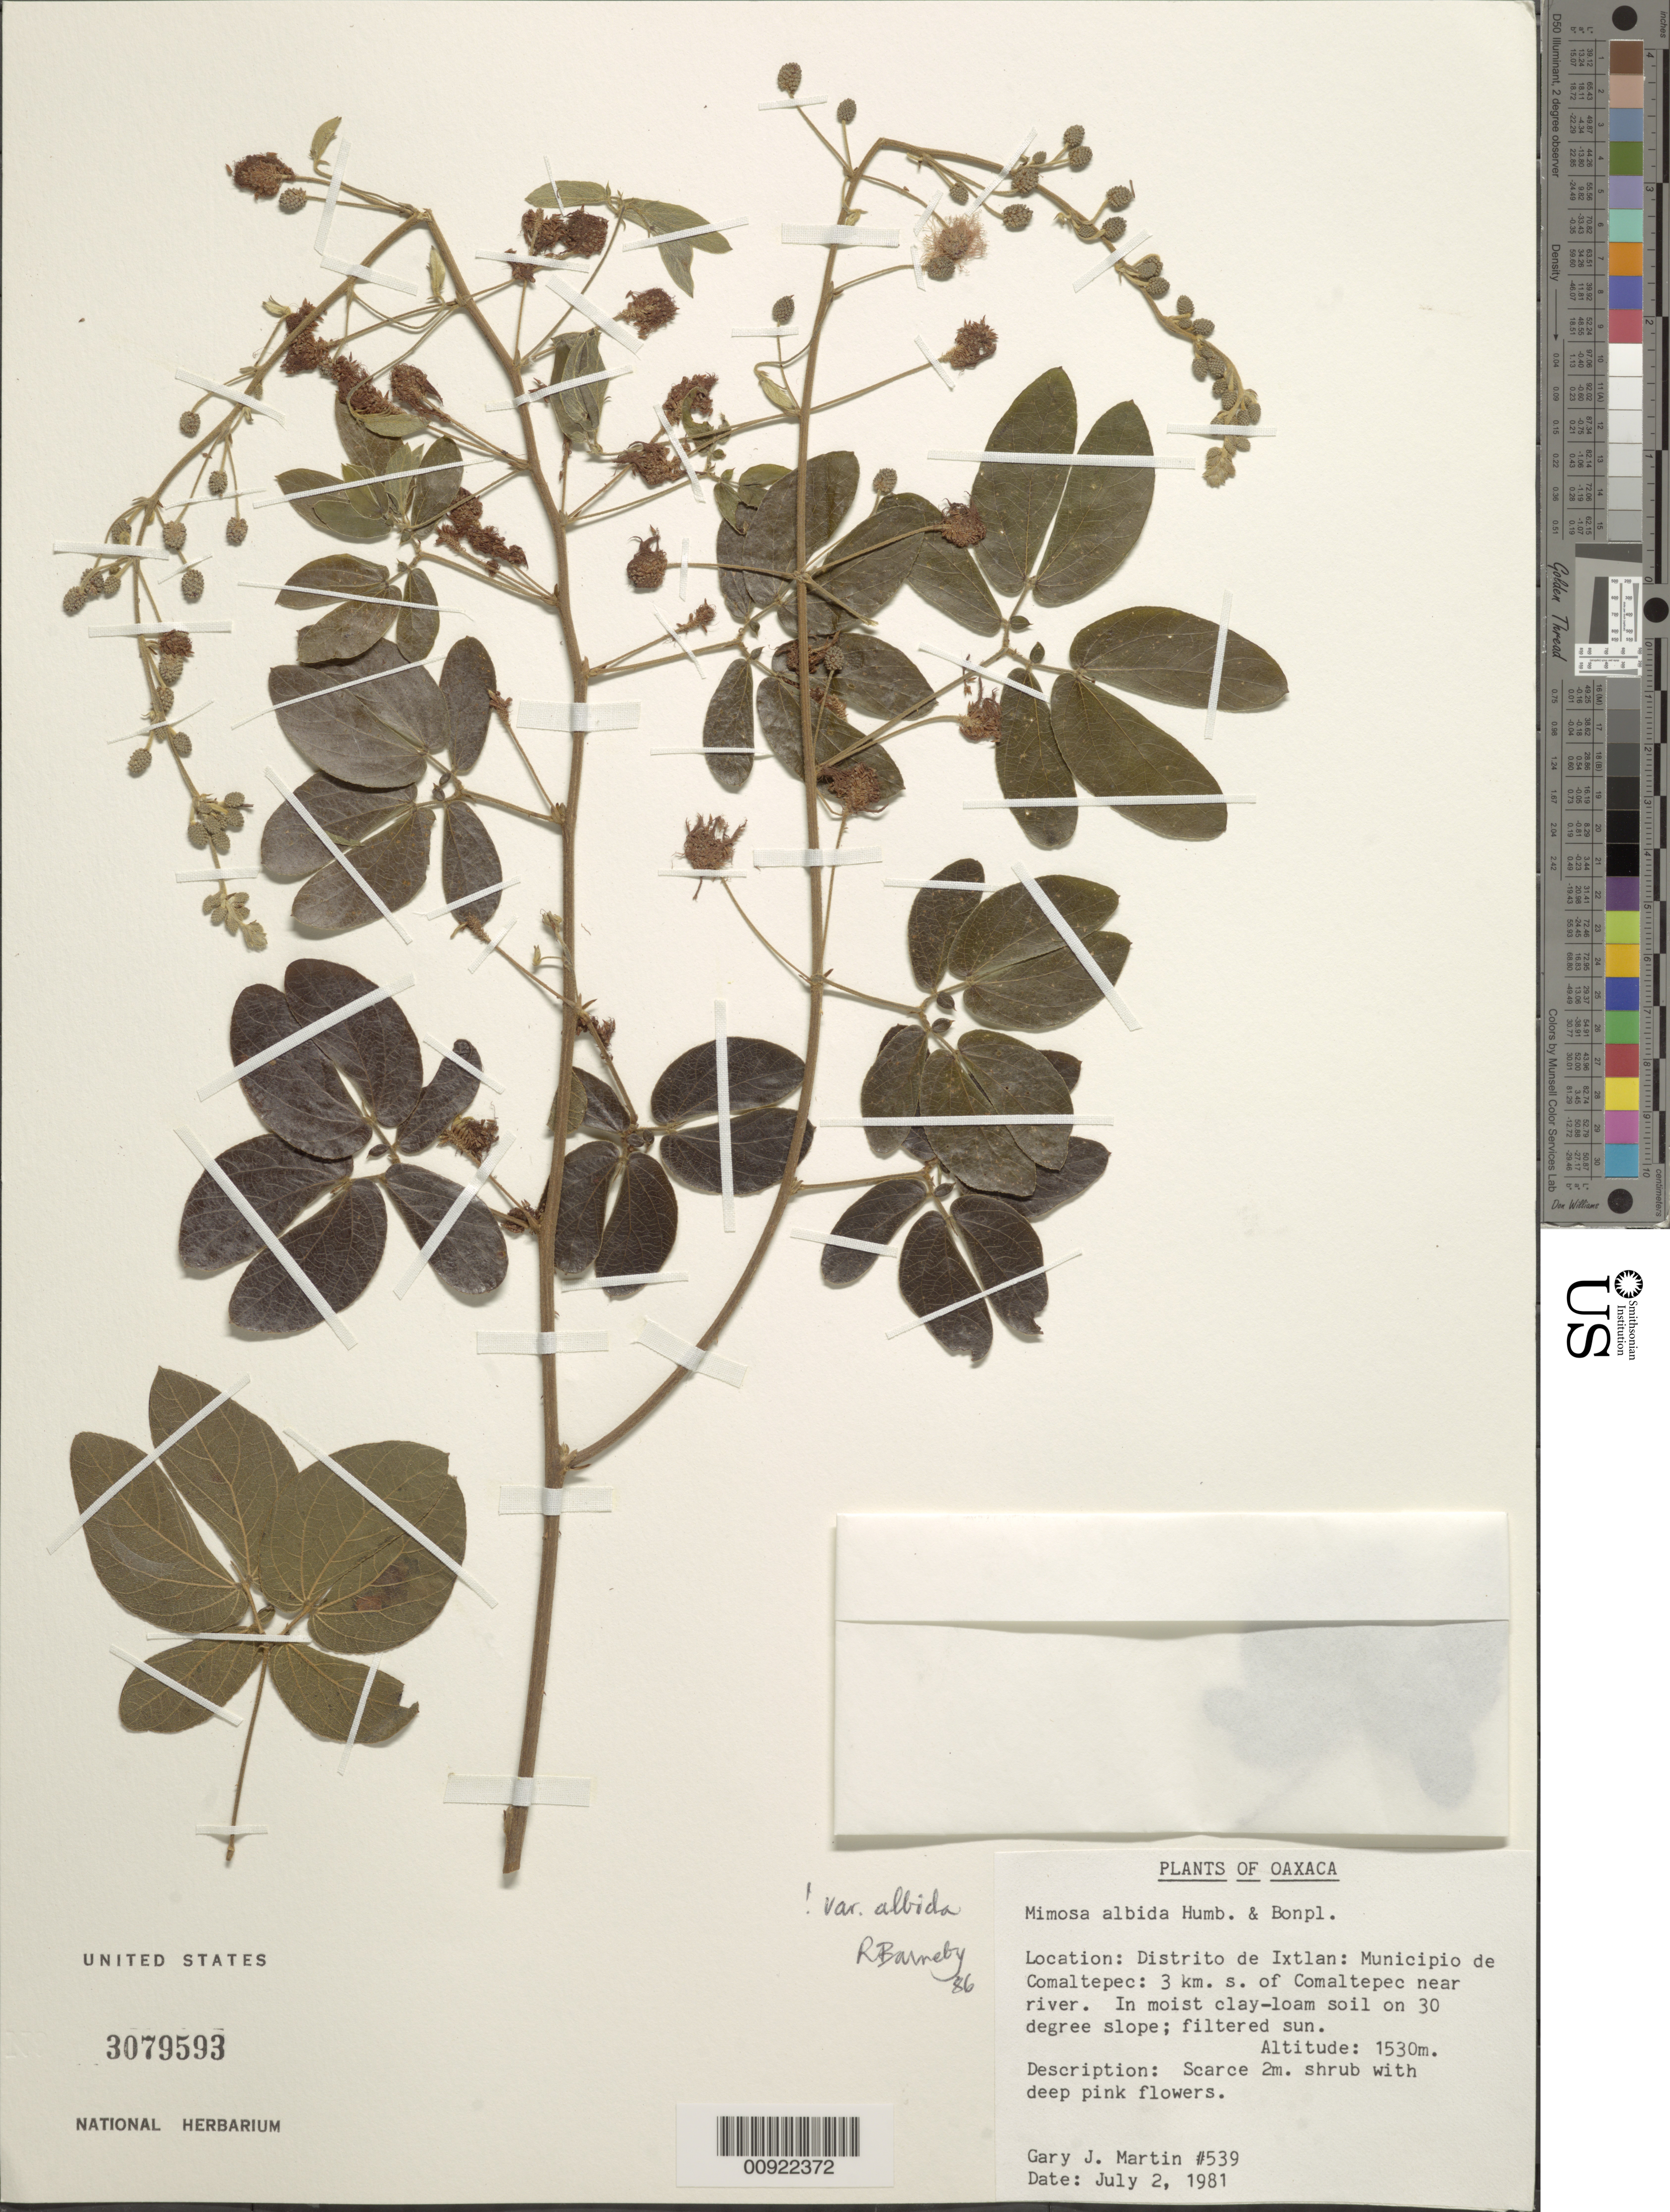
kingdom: Plantae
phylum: Tracheophyta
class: Magnoliopsida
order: Fabales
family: Fabaceae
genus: Mimosa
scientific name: Mimosa albida var. albida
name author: Humb. & Bonpl. ex Willd.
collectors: G. J. Martin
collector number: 539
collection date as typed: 02 Jul 1981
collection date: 1981-07-02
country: Mexico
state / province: Oaxaca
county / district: Ixtlán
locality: Oaxaca: Distrito de Ixtlán: Municipio de Comaltepec: 3 km. S of Comaltepec near river.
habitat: In moist clay-loam soil on 30 degree slope; filtered sun.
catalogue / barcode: US 3079593